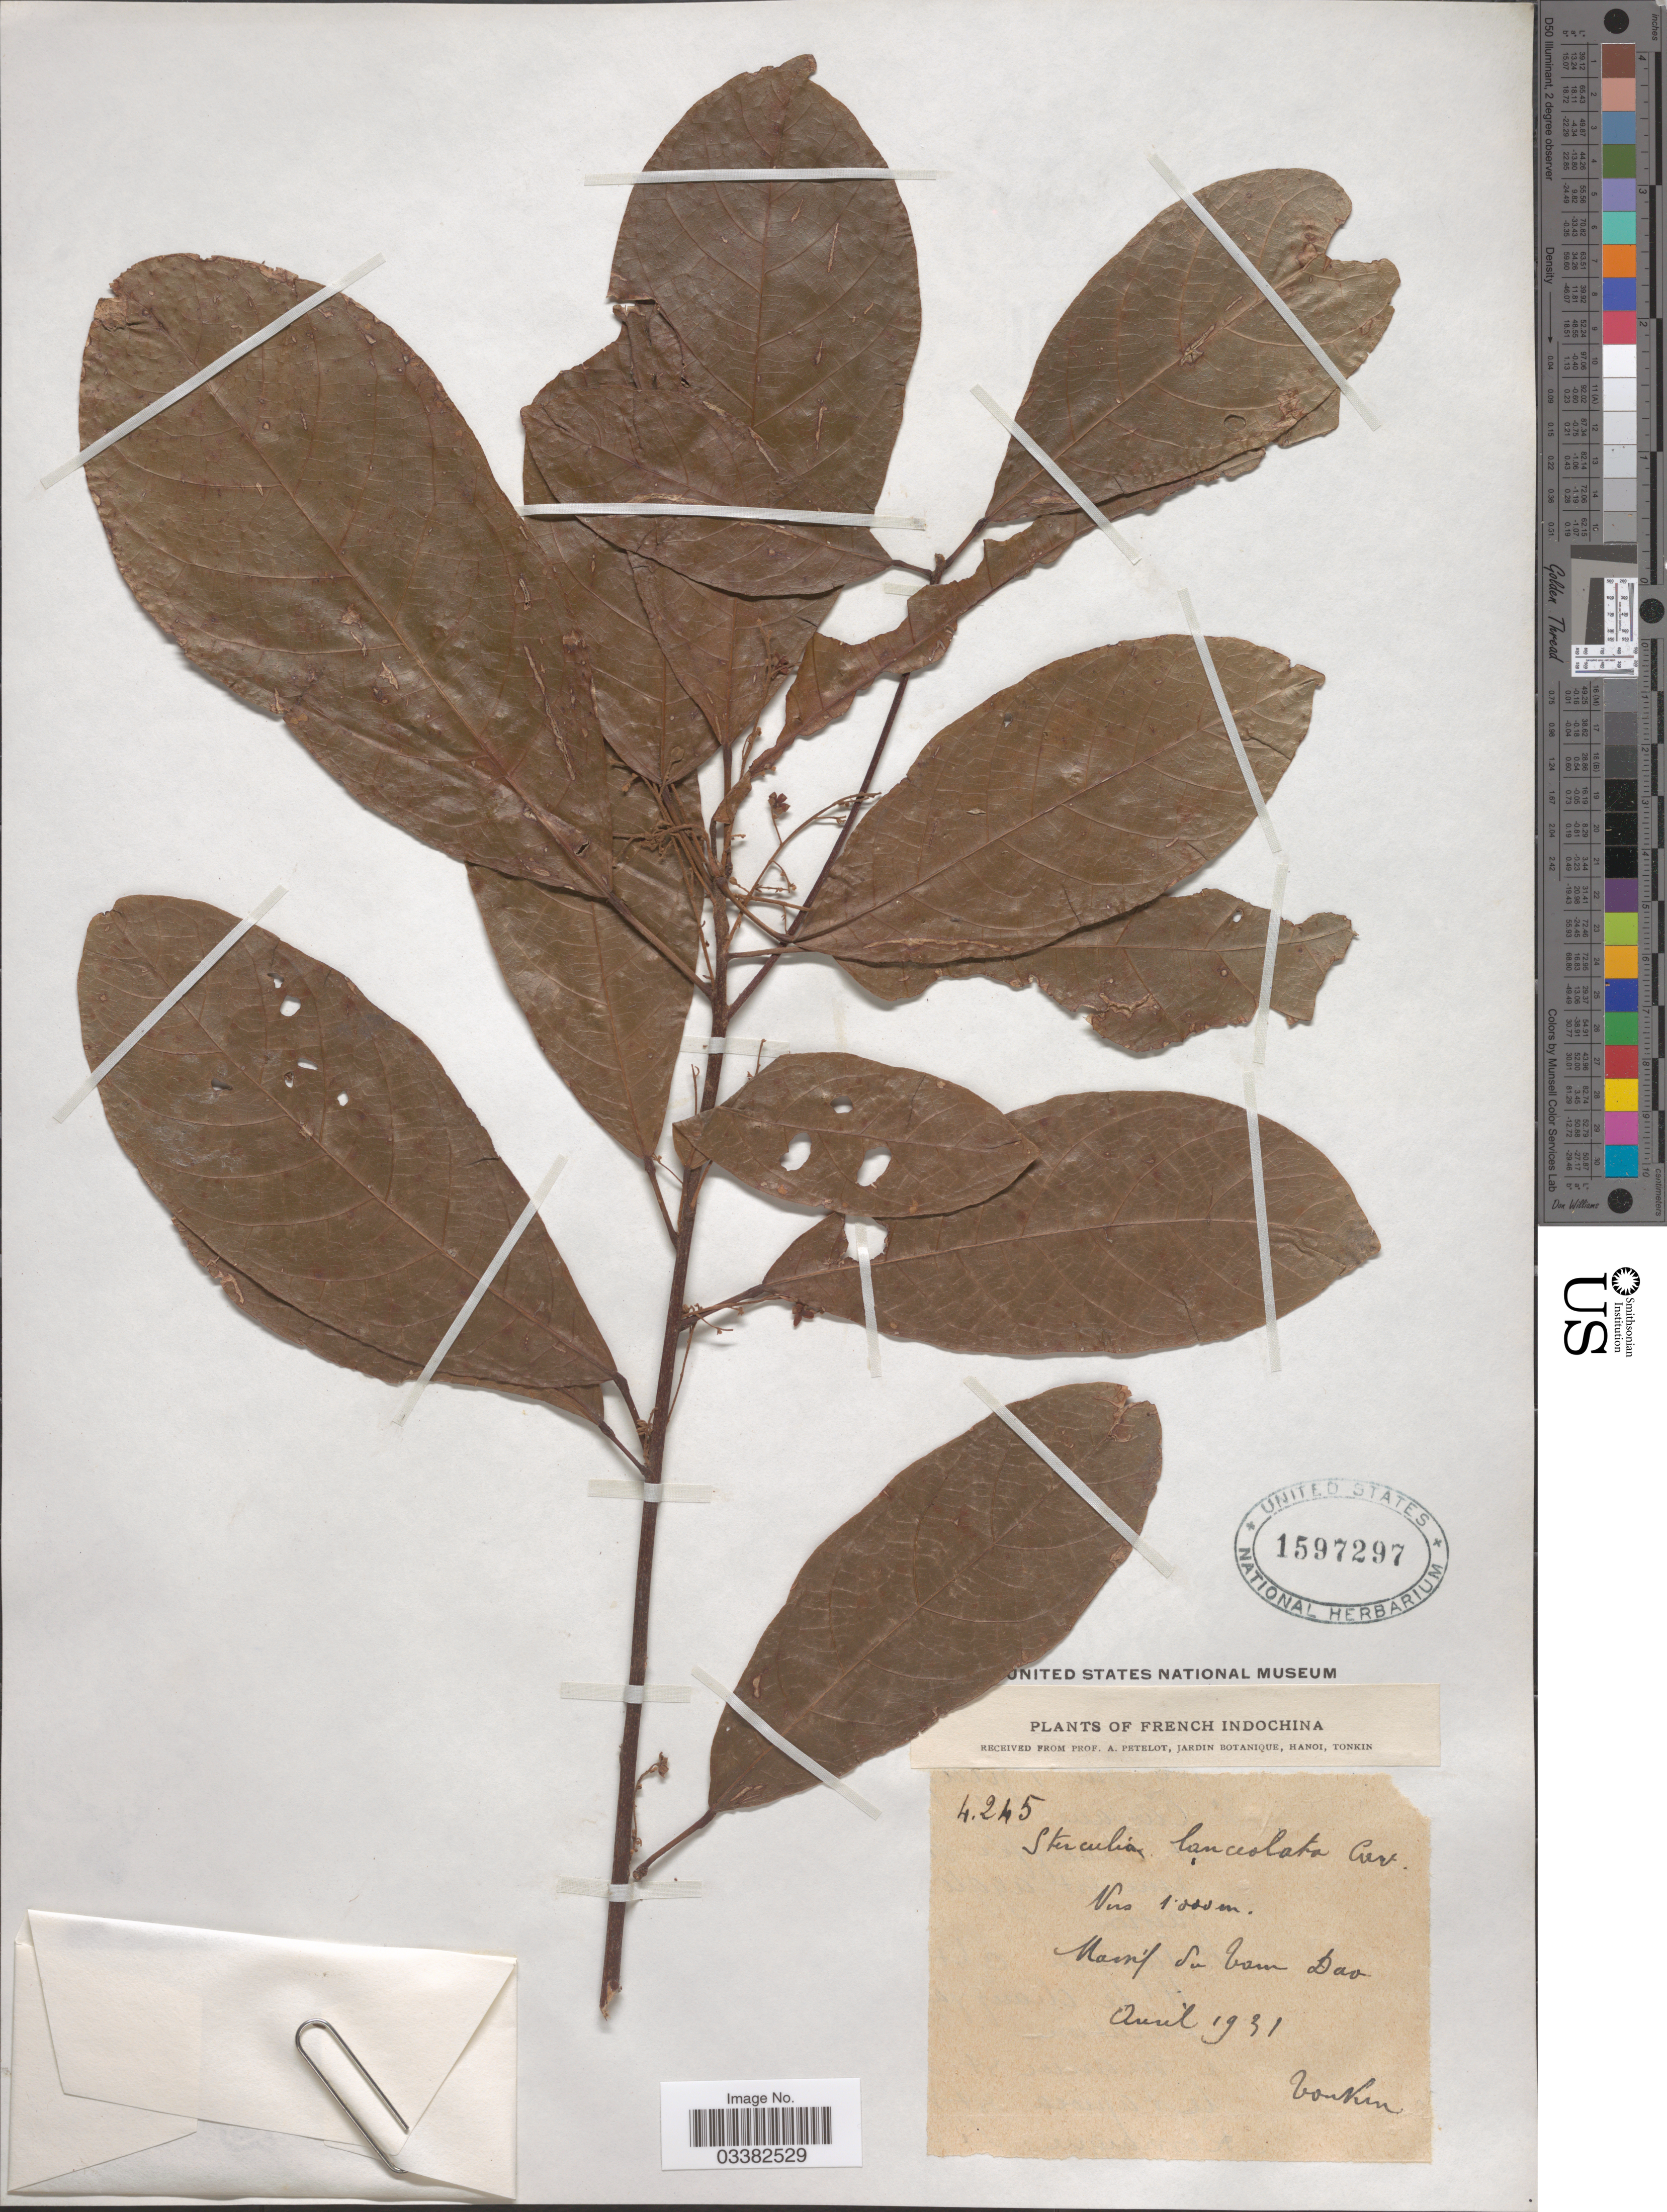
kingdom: Plantae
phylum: Tracheophyta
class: Magnoliopsida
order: Malvales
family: Malvaceae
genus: Sterculia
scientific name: Sterculia lanceolata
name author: Cav.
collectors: A. Petelot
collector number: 4245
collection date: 1931-04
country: Vietnam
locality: French Indochina. Massif du Tom Dao.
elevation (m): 1000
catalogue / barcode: US 1597297